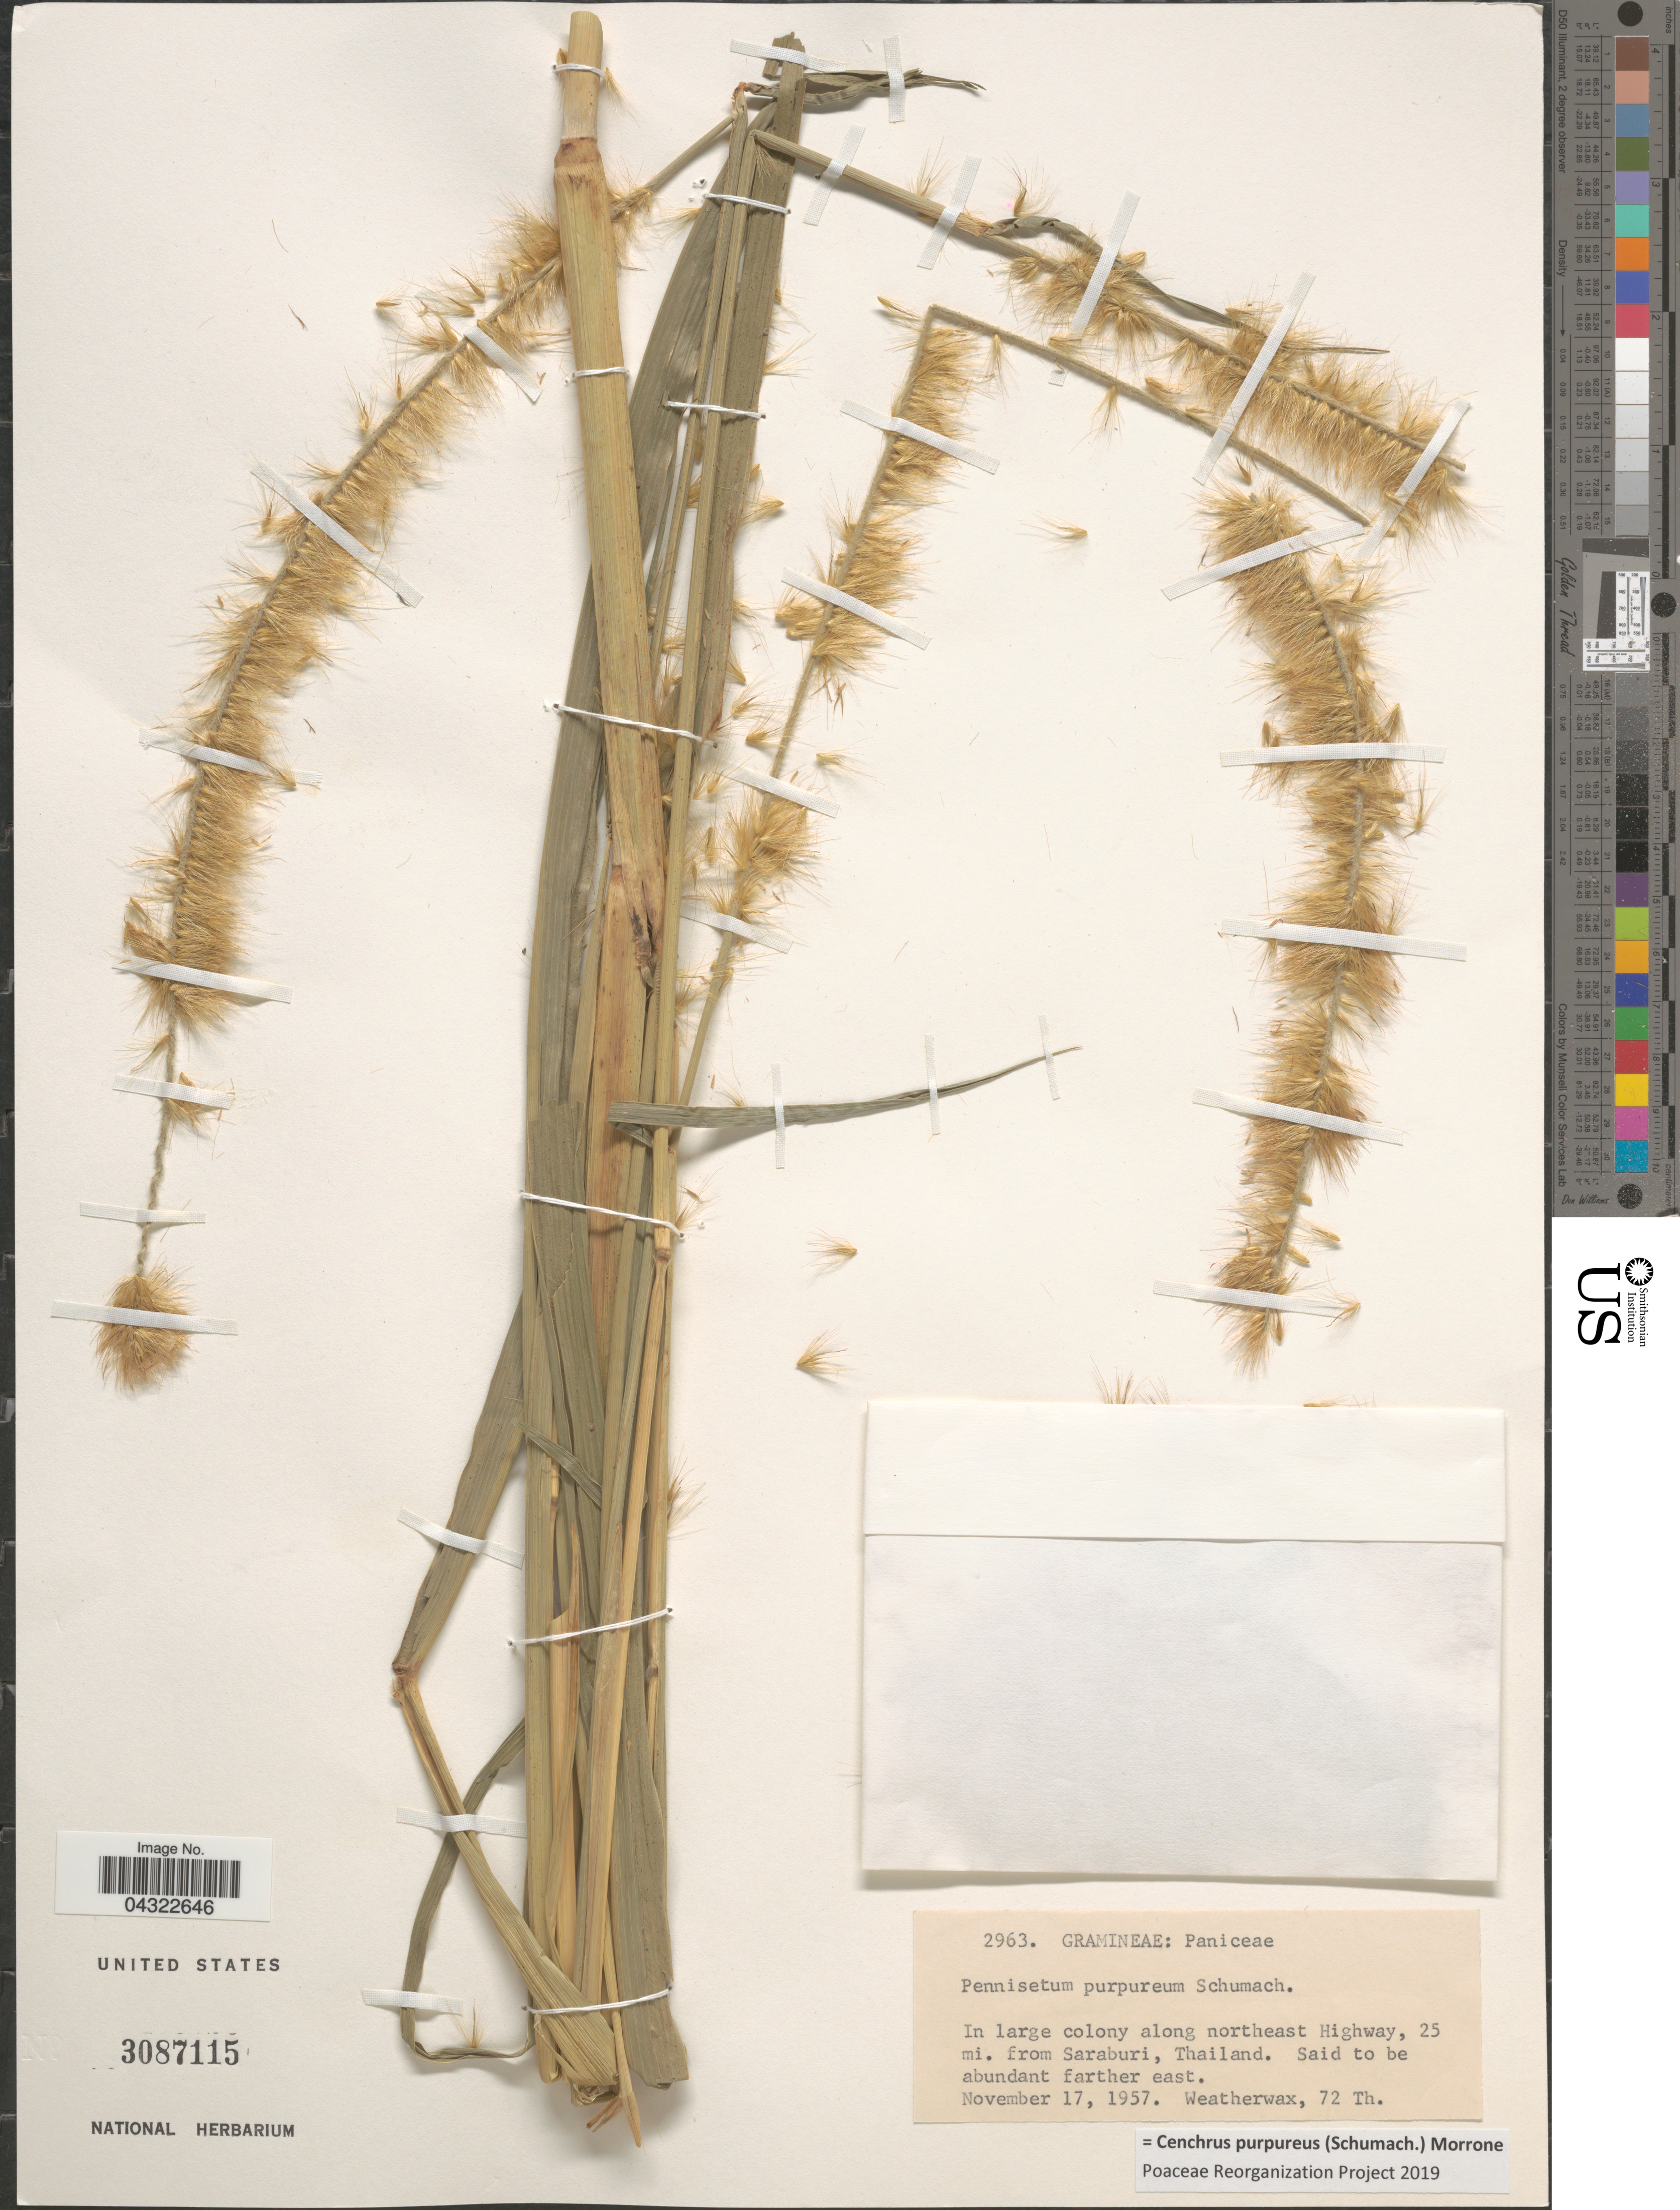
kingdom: Plantae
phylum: Tracheophyta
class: Liliopsida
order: Poales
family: Poaceae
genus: Cenchrus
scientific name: Cenchrus purpureus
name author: (Schumach.) Morrone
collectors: -. Weatherwax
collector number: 2963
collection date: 1957-11-17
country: Thailand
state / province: Saraburi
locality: In large colony along northeast Highway, 25 mi. from Saraburi.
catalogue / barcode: US 3087115